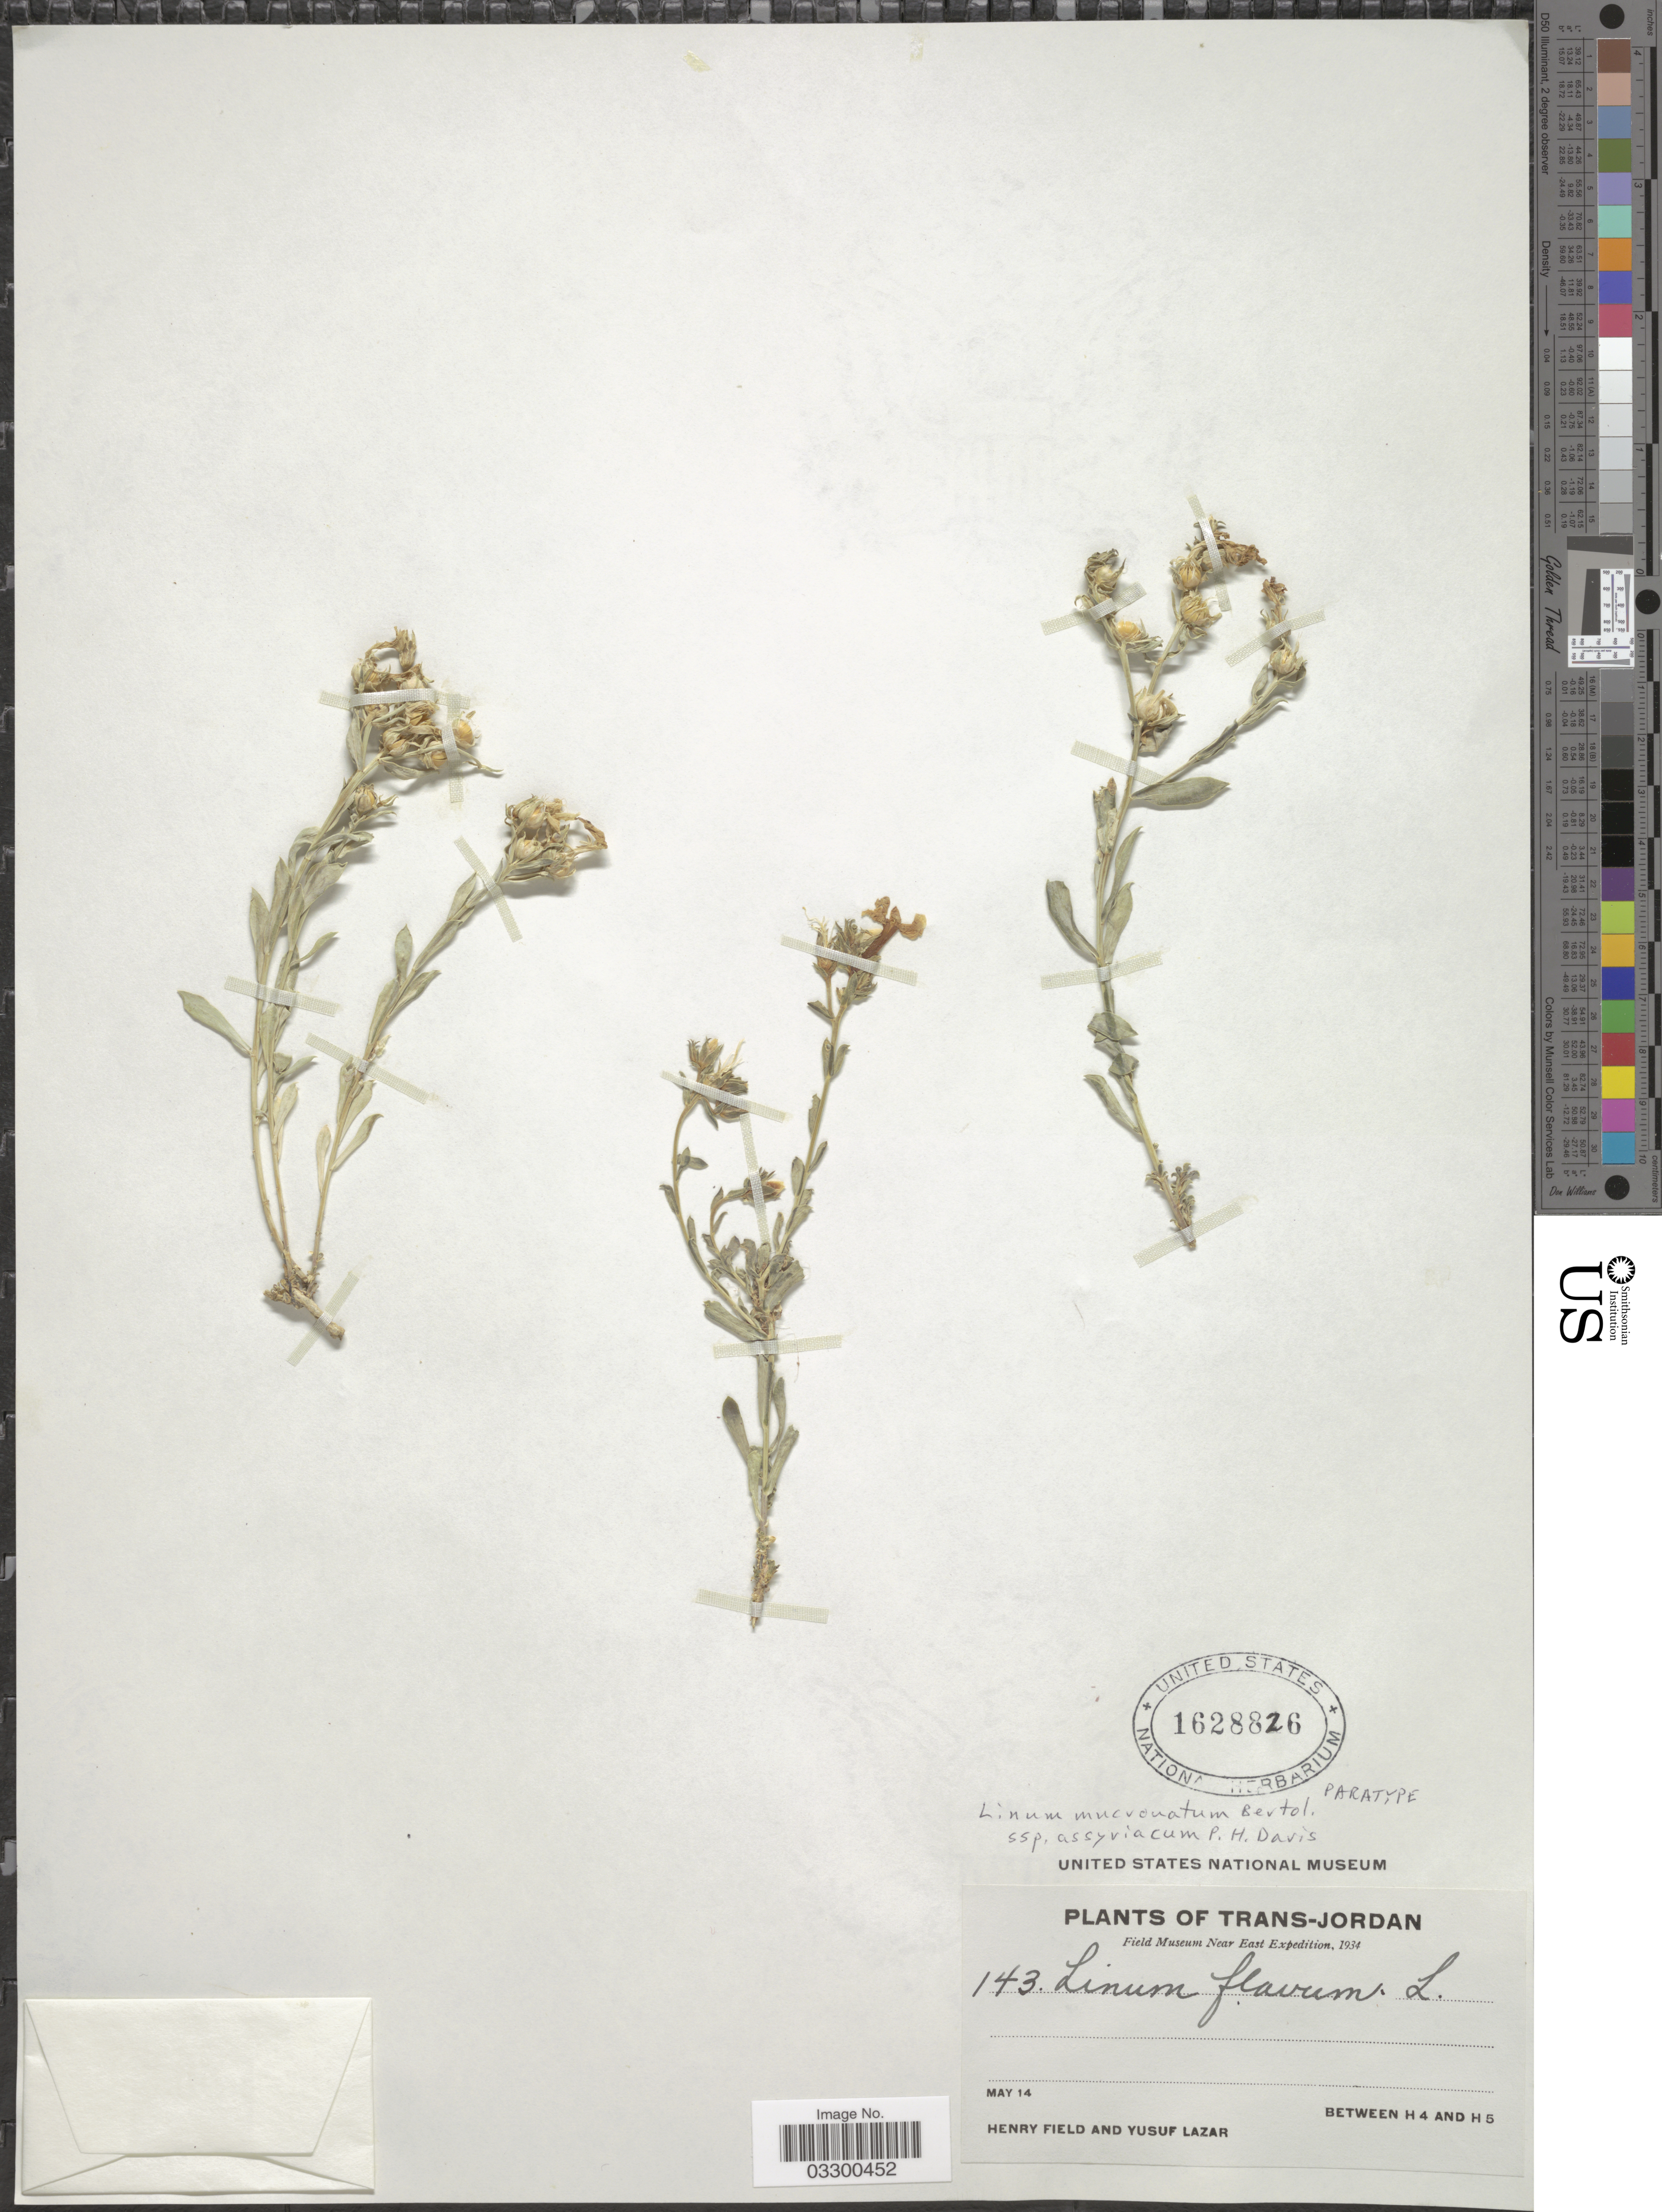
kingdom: Plantae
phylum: Tracheophyta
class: Magnoliopsida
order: Malpighiales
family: Linaceae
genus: Linum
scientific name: Linum mucronatum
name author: Bertol.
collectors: H. Field & Y. Lazar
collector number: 143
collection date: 1934-05-14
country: Jordan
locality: Trans-Jordan. Between H4 and H5.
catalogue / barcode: US 1628826